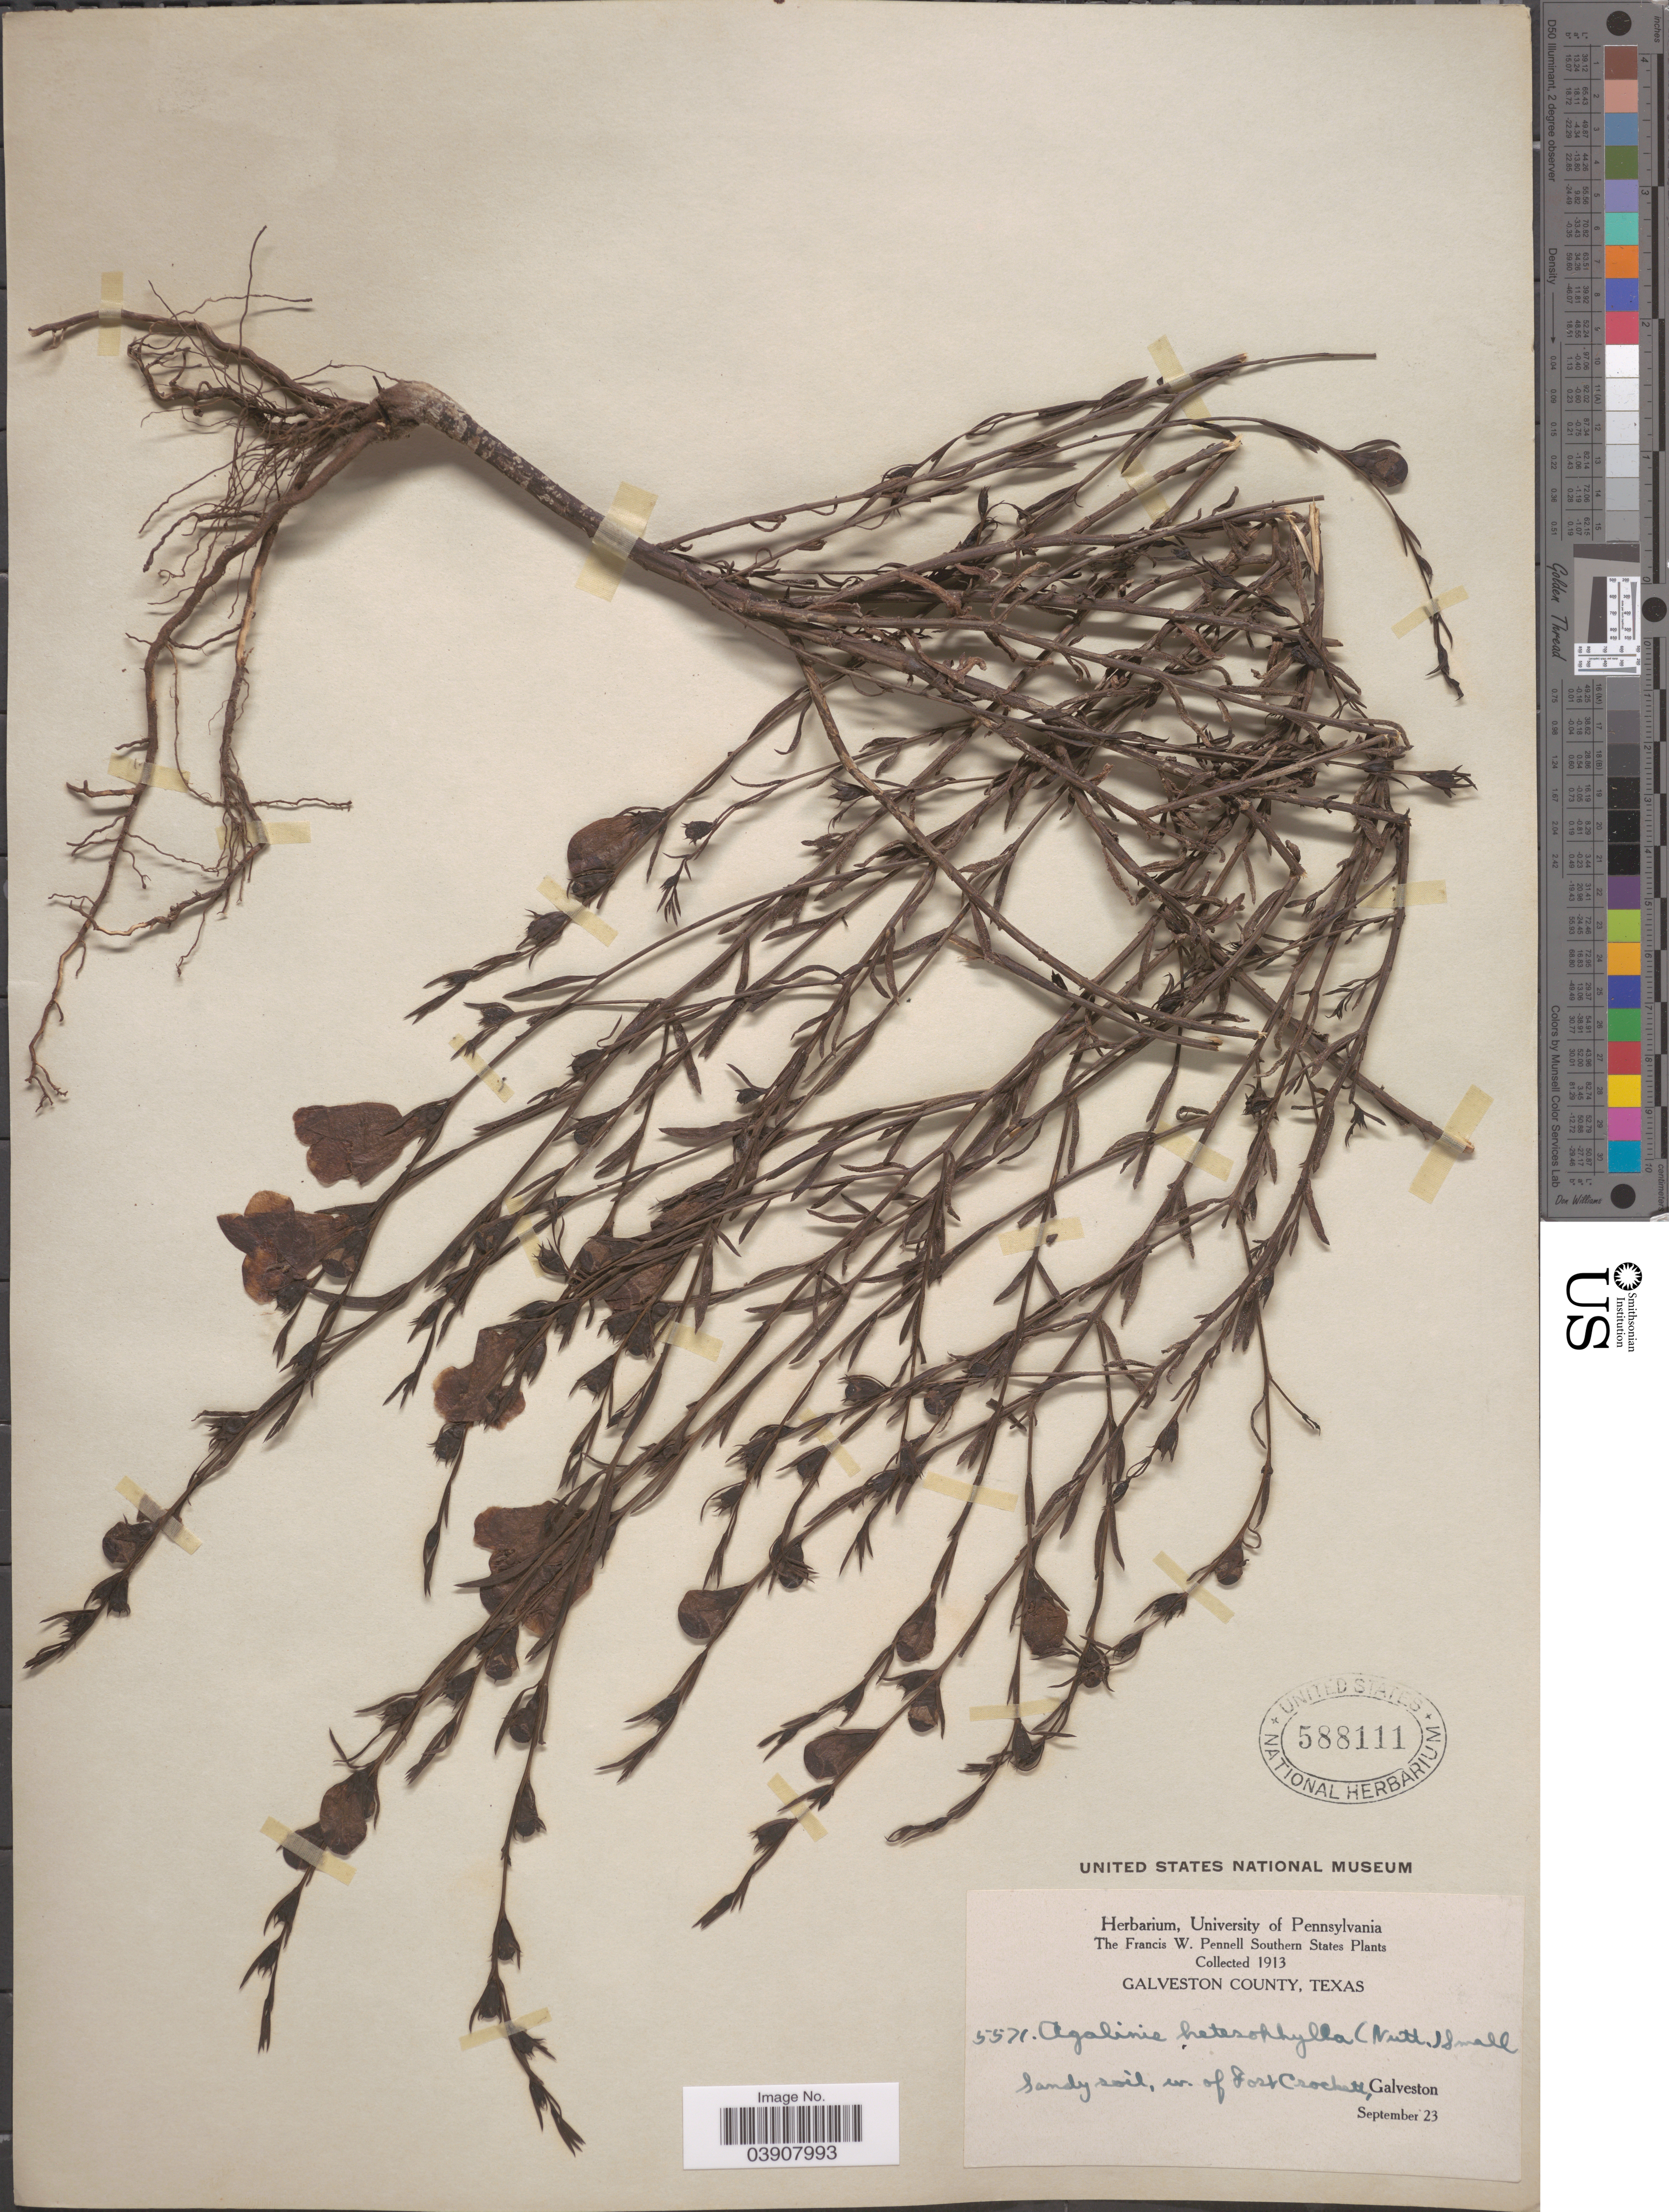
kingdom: Plantae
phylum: Tracheophyta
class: Magnoliopsida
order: Lamiales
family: Orobanchaceae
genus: Agalinis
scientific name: Agalinis heterophylla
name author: (Nutt.) Small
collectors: F. W. Pennell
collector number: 5571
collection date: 1913-09-23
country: United States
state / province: Texas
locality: Southern States. Galveston County. In of Fort Crockett, Galveston.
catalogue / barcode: US 588111